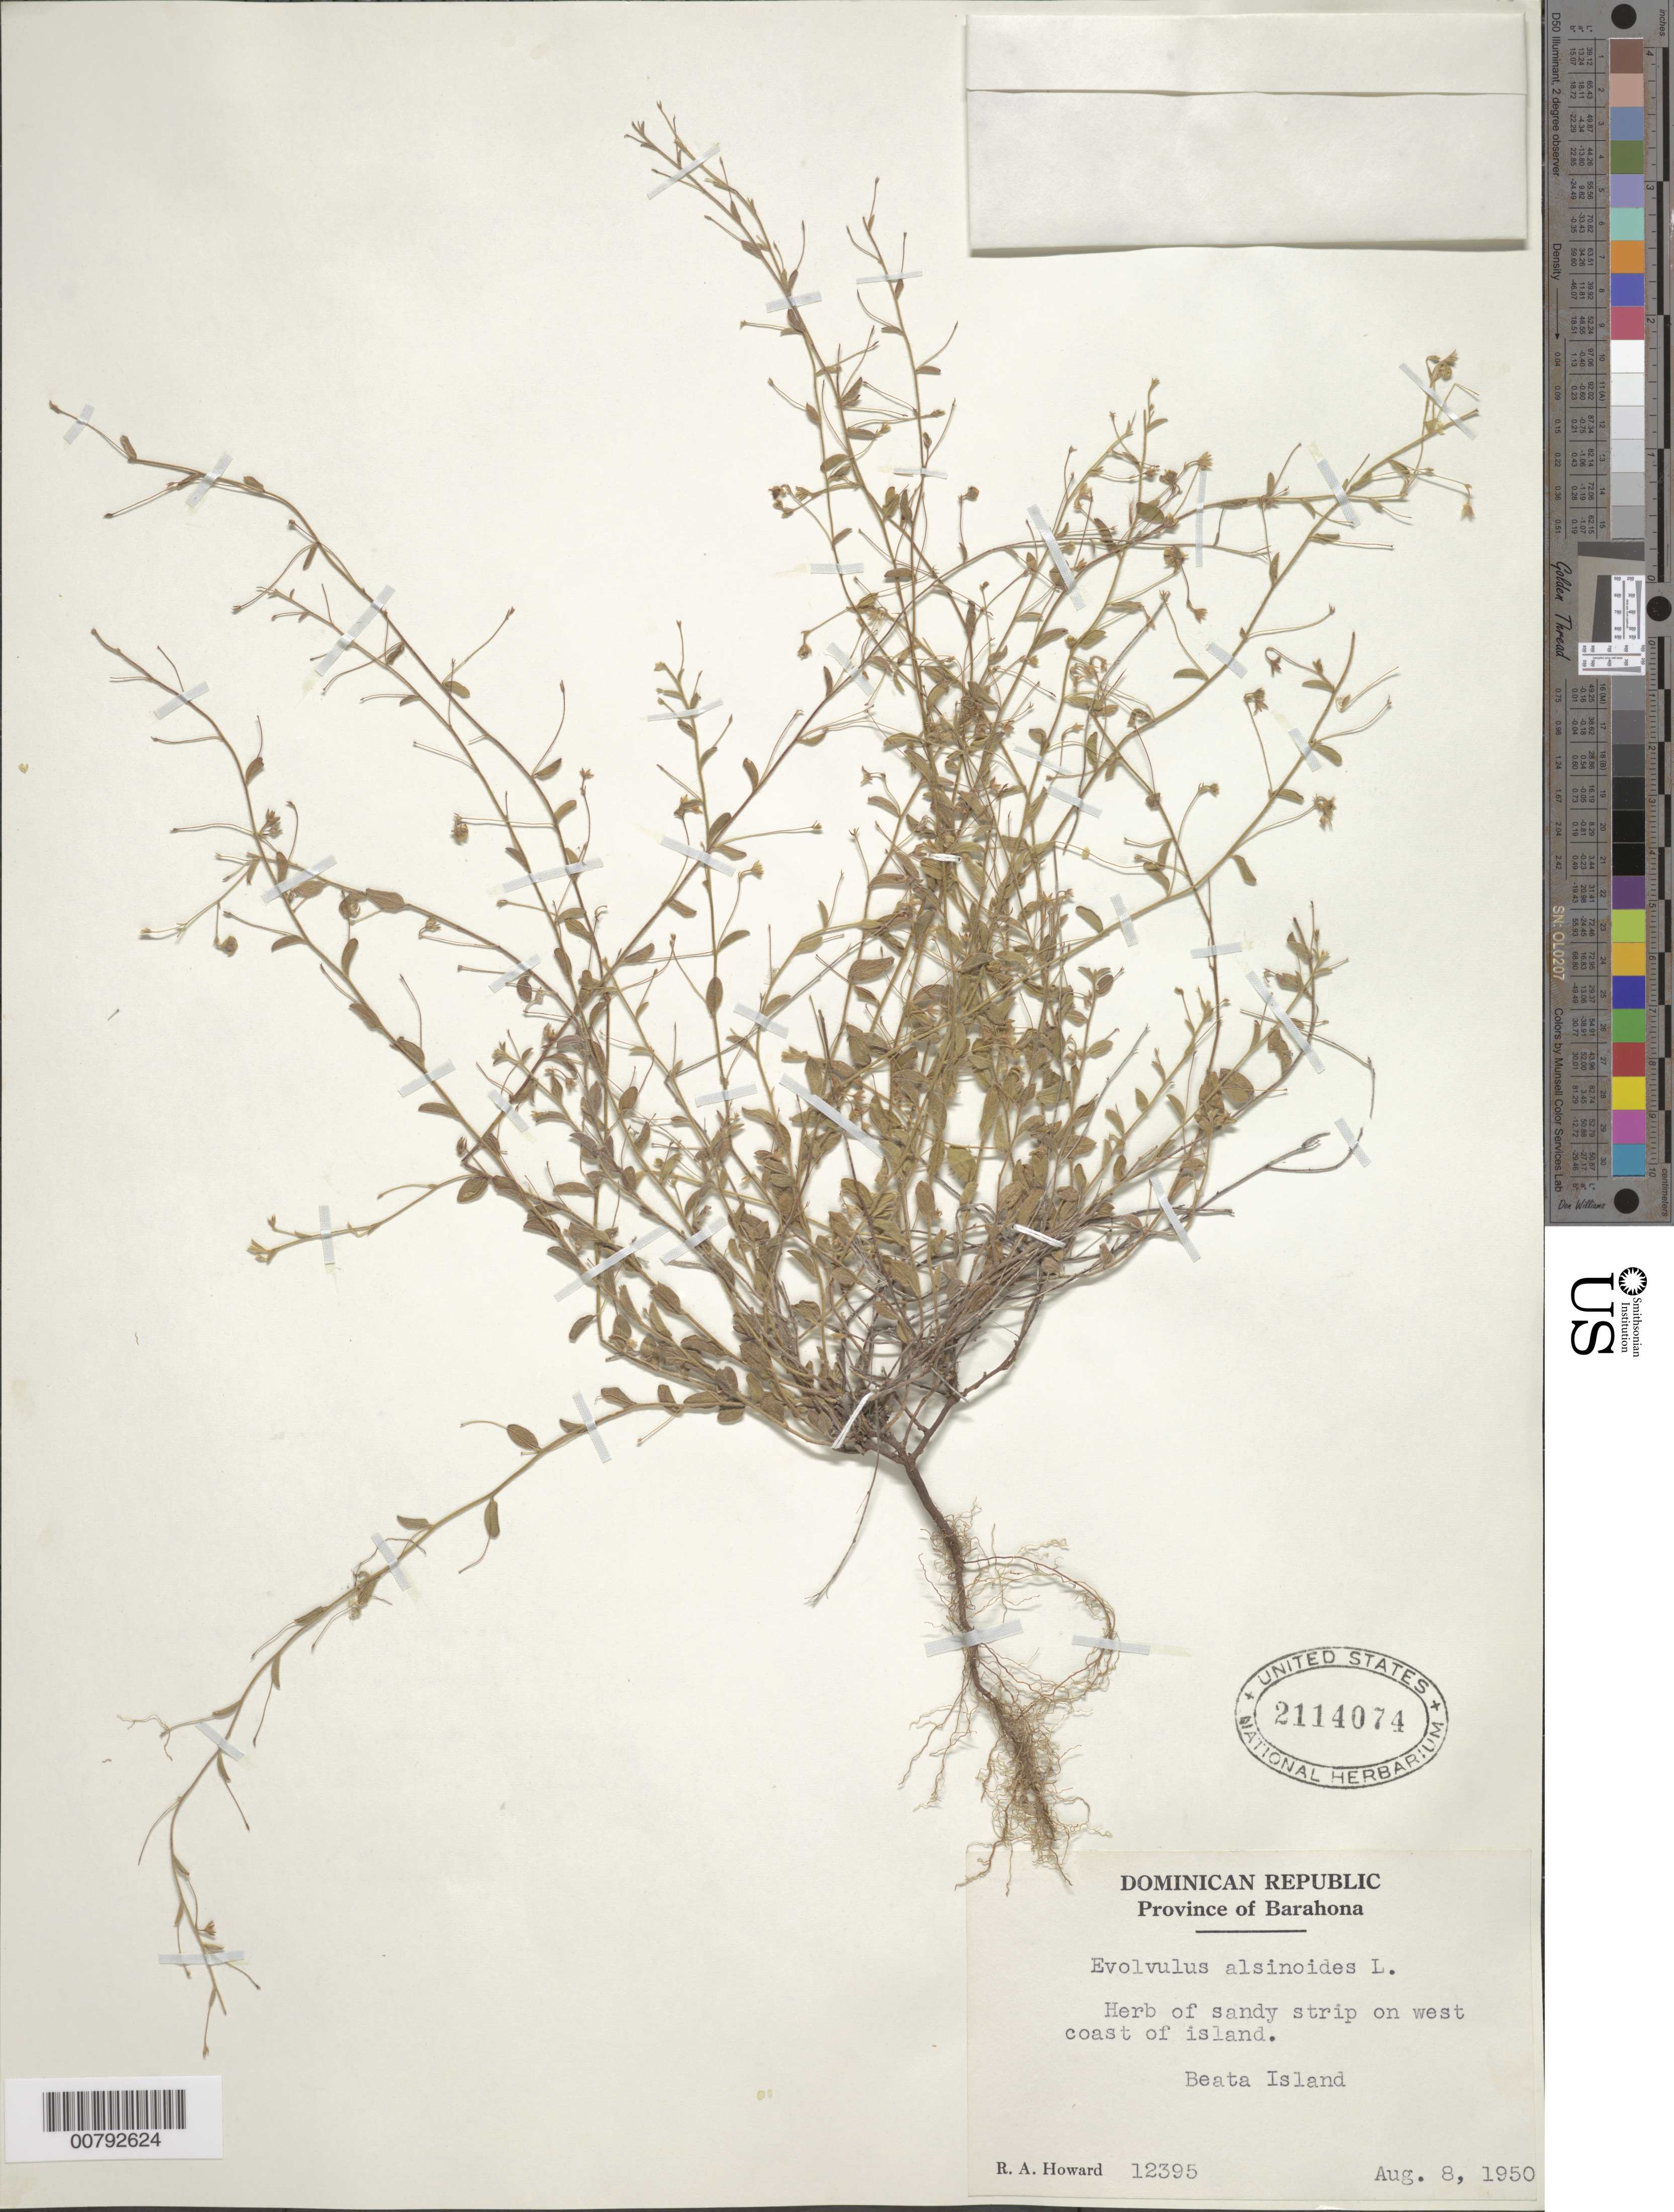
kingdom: Plantae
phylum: Tracheophyta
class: Magnoliopsida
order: Solanales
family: Convolvulaceae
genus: Evolvulus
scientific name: Evolvulus alsinoides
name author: (L.) L.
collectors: R. A. Howard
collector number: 12395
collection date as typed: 08 Aug 1950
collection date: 1950-08-08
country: Dominican Republic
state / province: Barahona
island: Hispaniola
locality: Beata Island, west coast of island.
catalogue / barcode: US 2114074